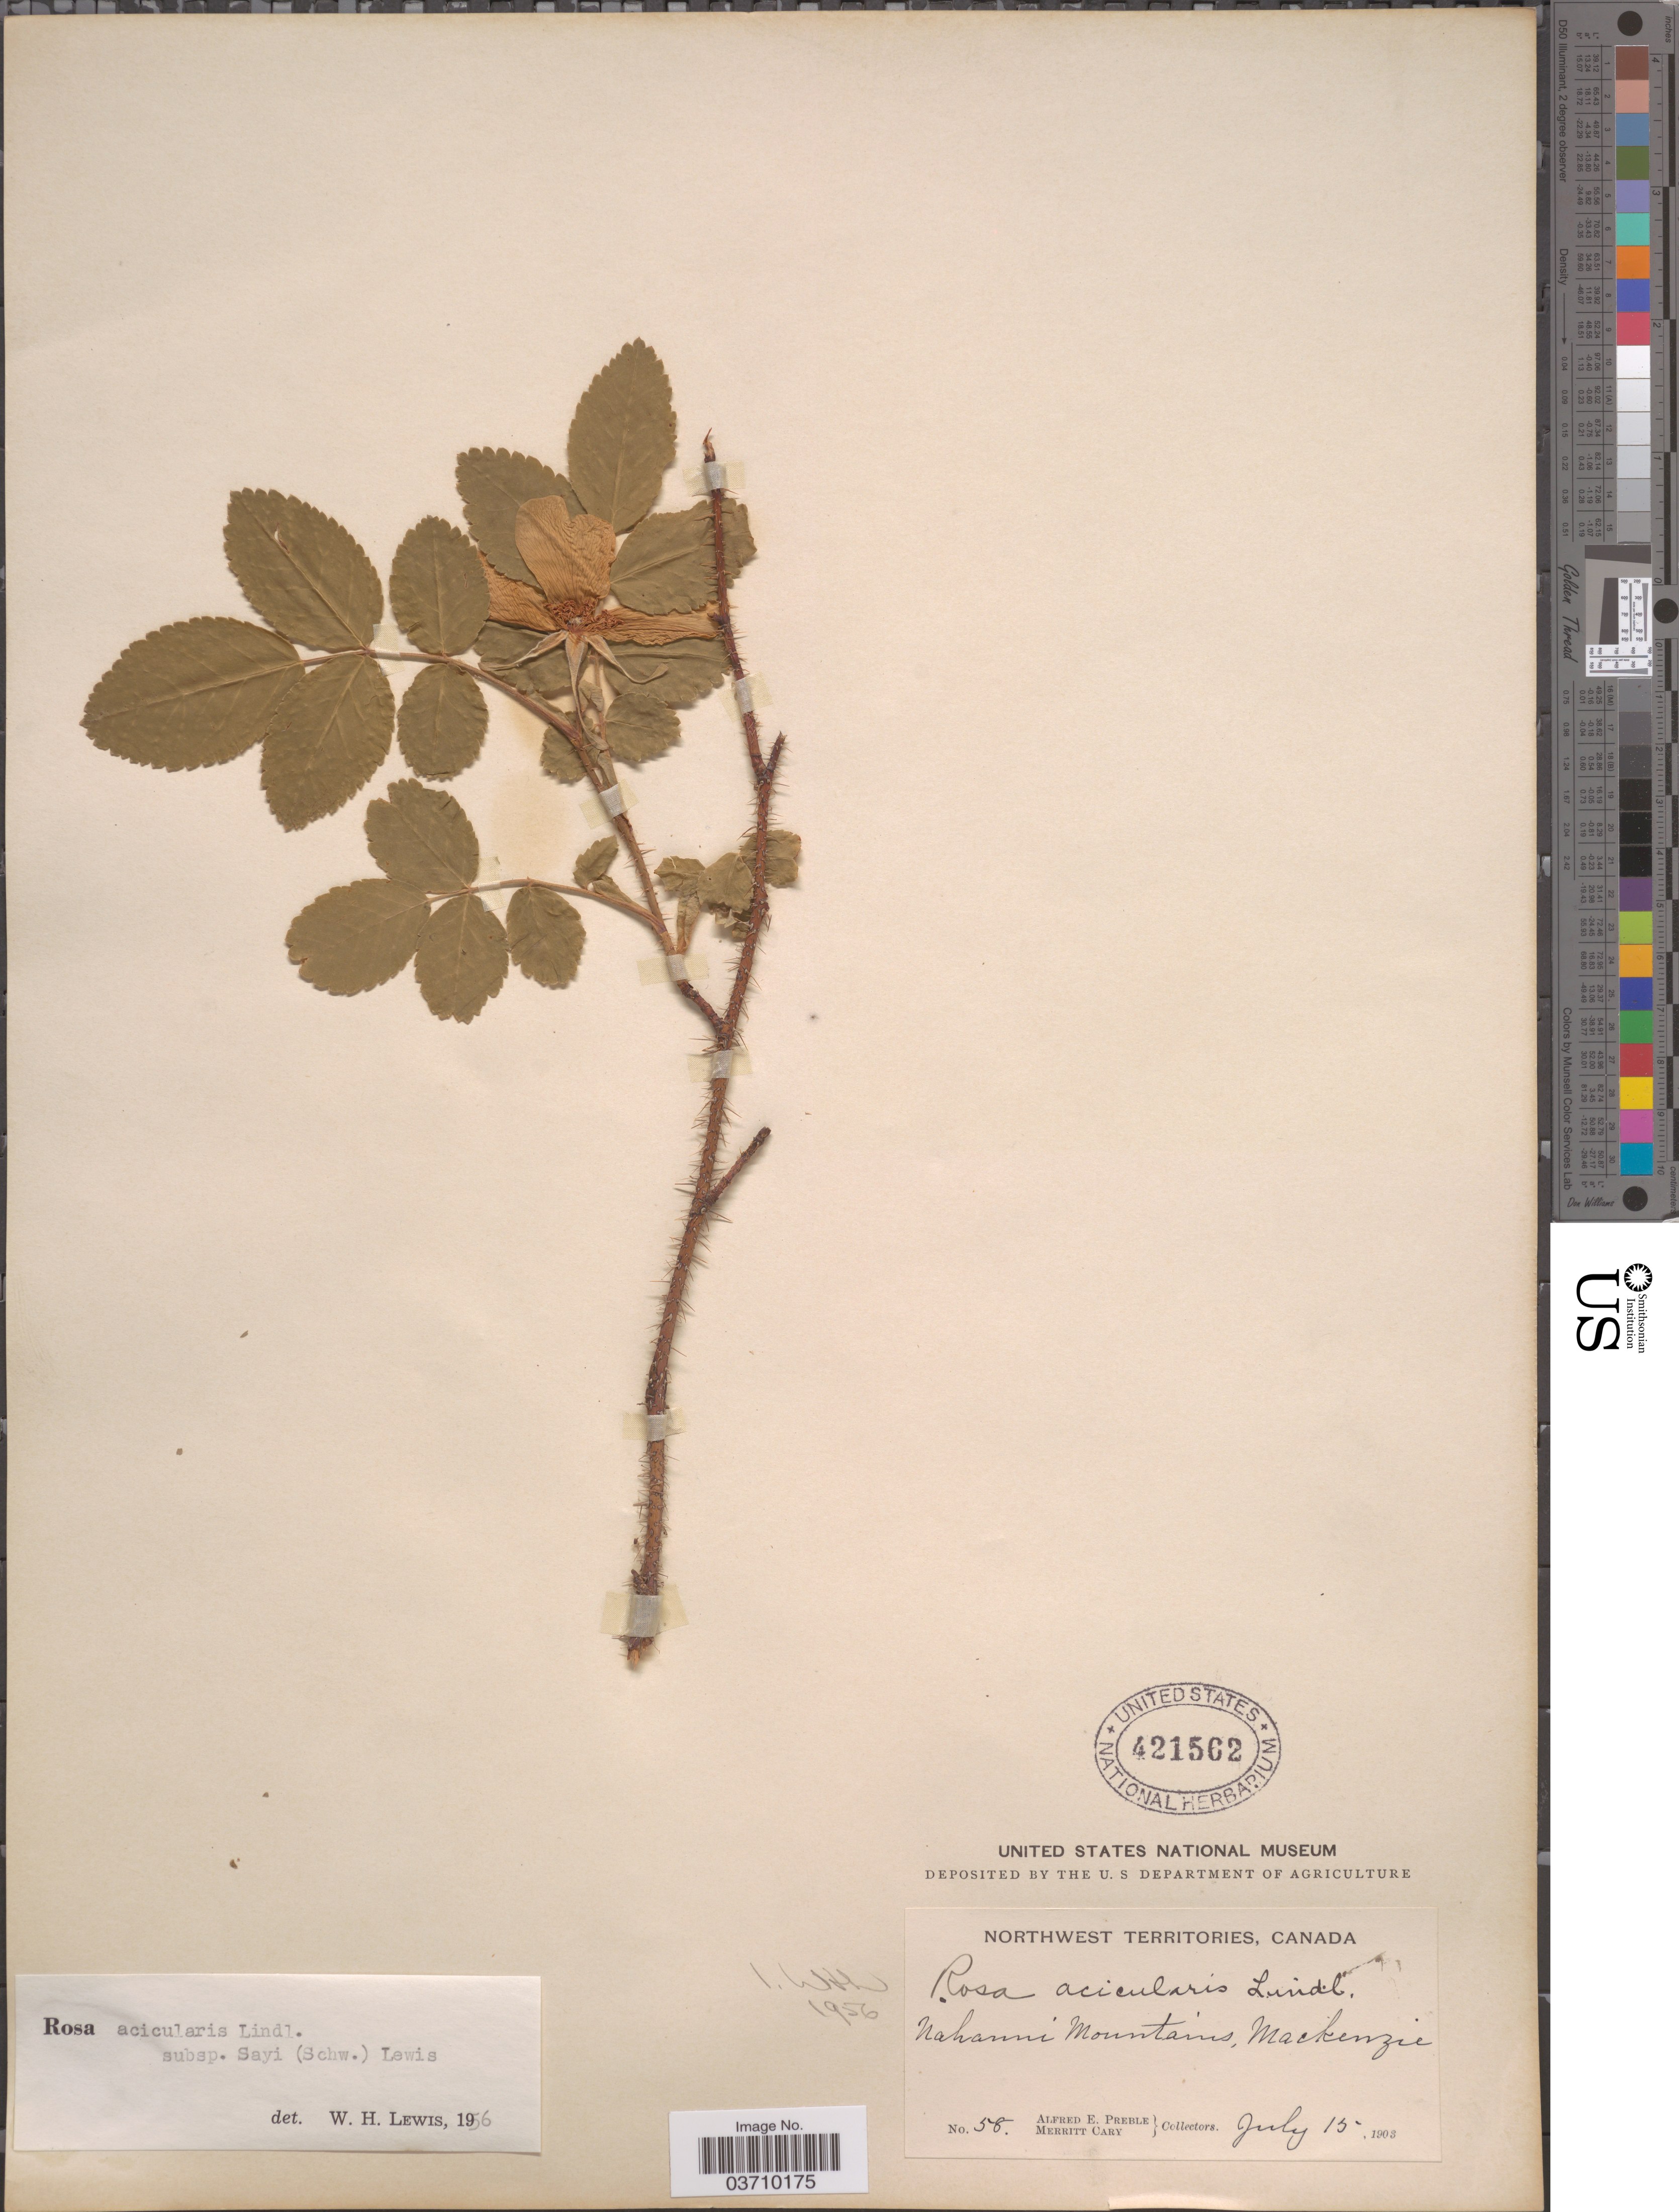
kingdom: Plantae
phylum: Tracheophyta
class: Magnoliopsida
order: Rosales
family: Rosaceae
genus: Rosa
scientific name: Rosa acicularis var. sayi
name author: (Schwein.) Rehder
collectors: A. Preble & M. Cary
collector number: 58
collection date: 1903-07-15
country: Canada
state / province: Northwest Territories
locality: Nahanni Mountains, Mackenzie.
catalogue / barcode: US 421562